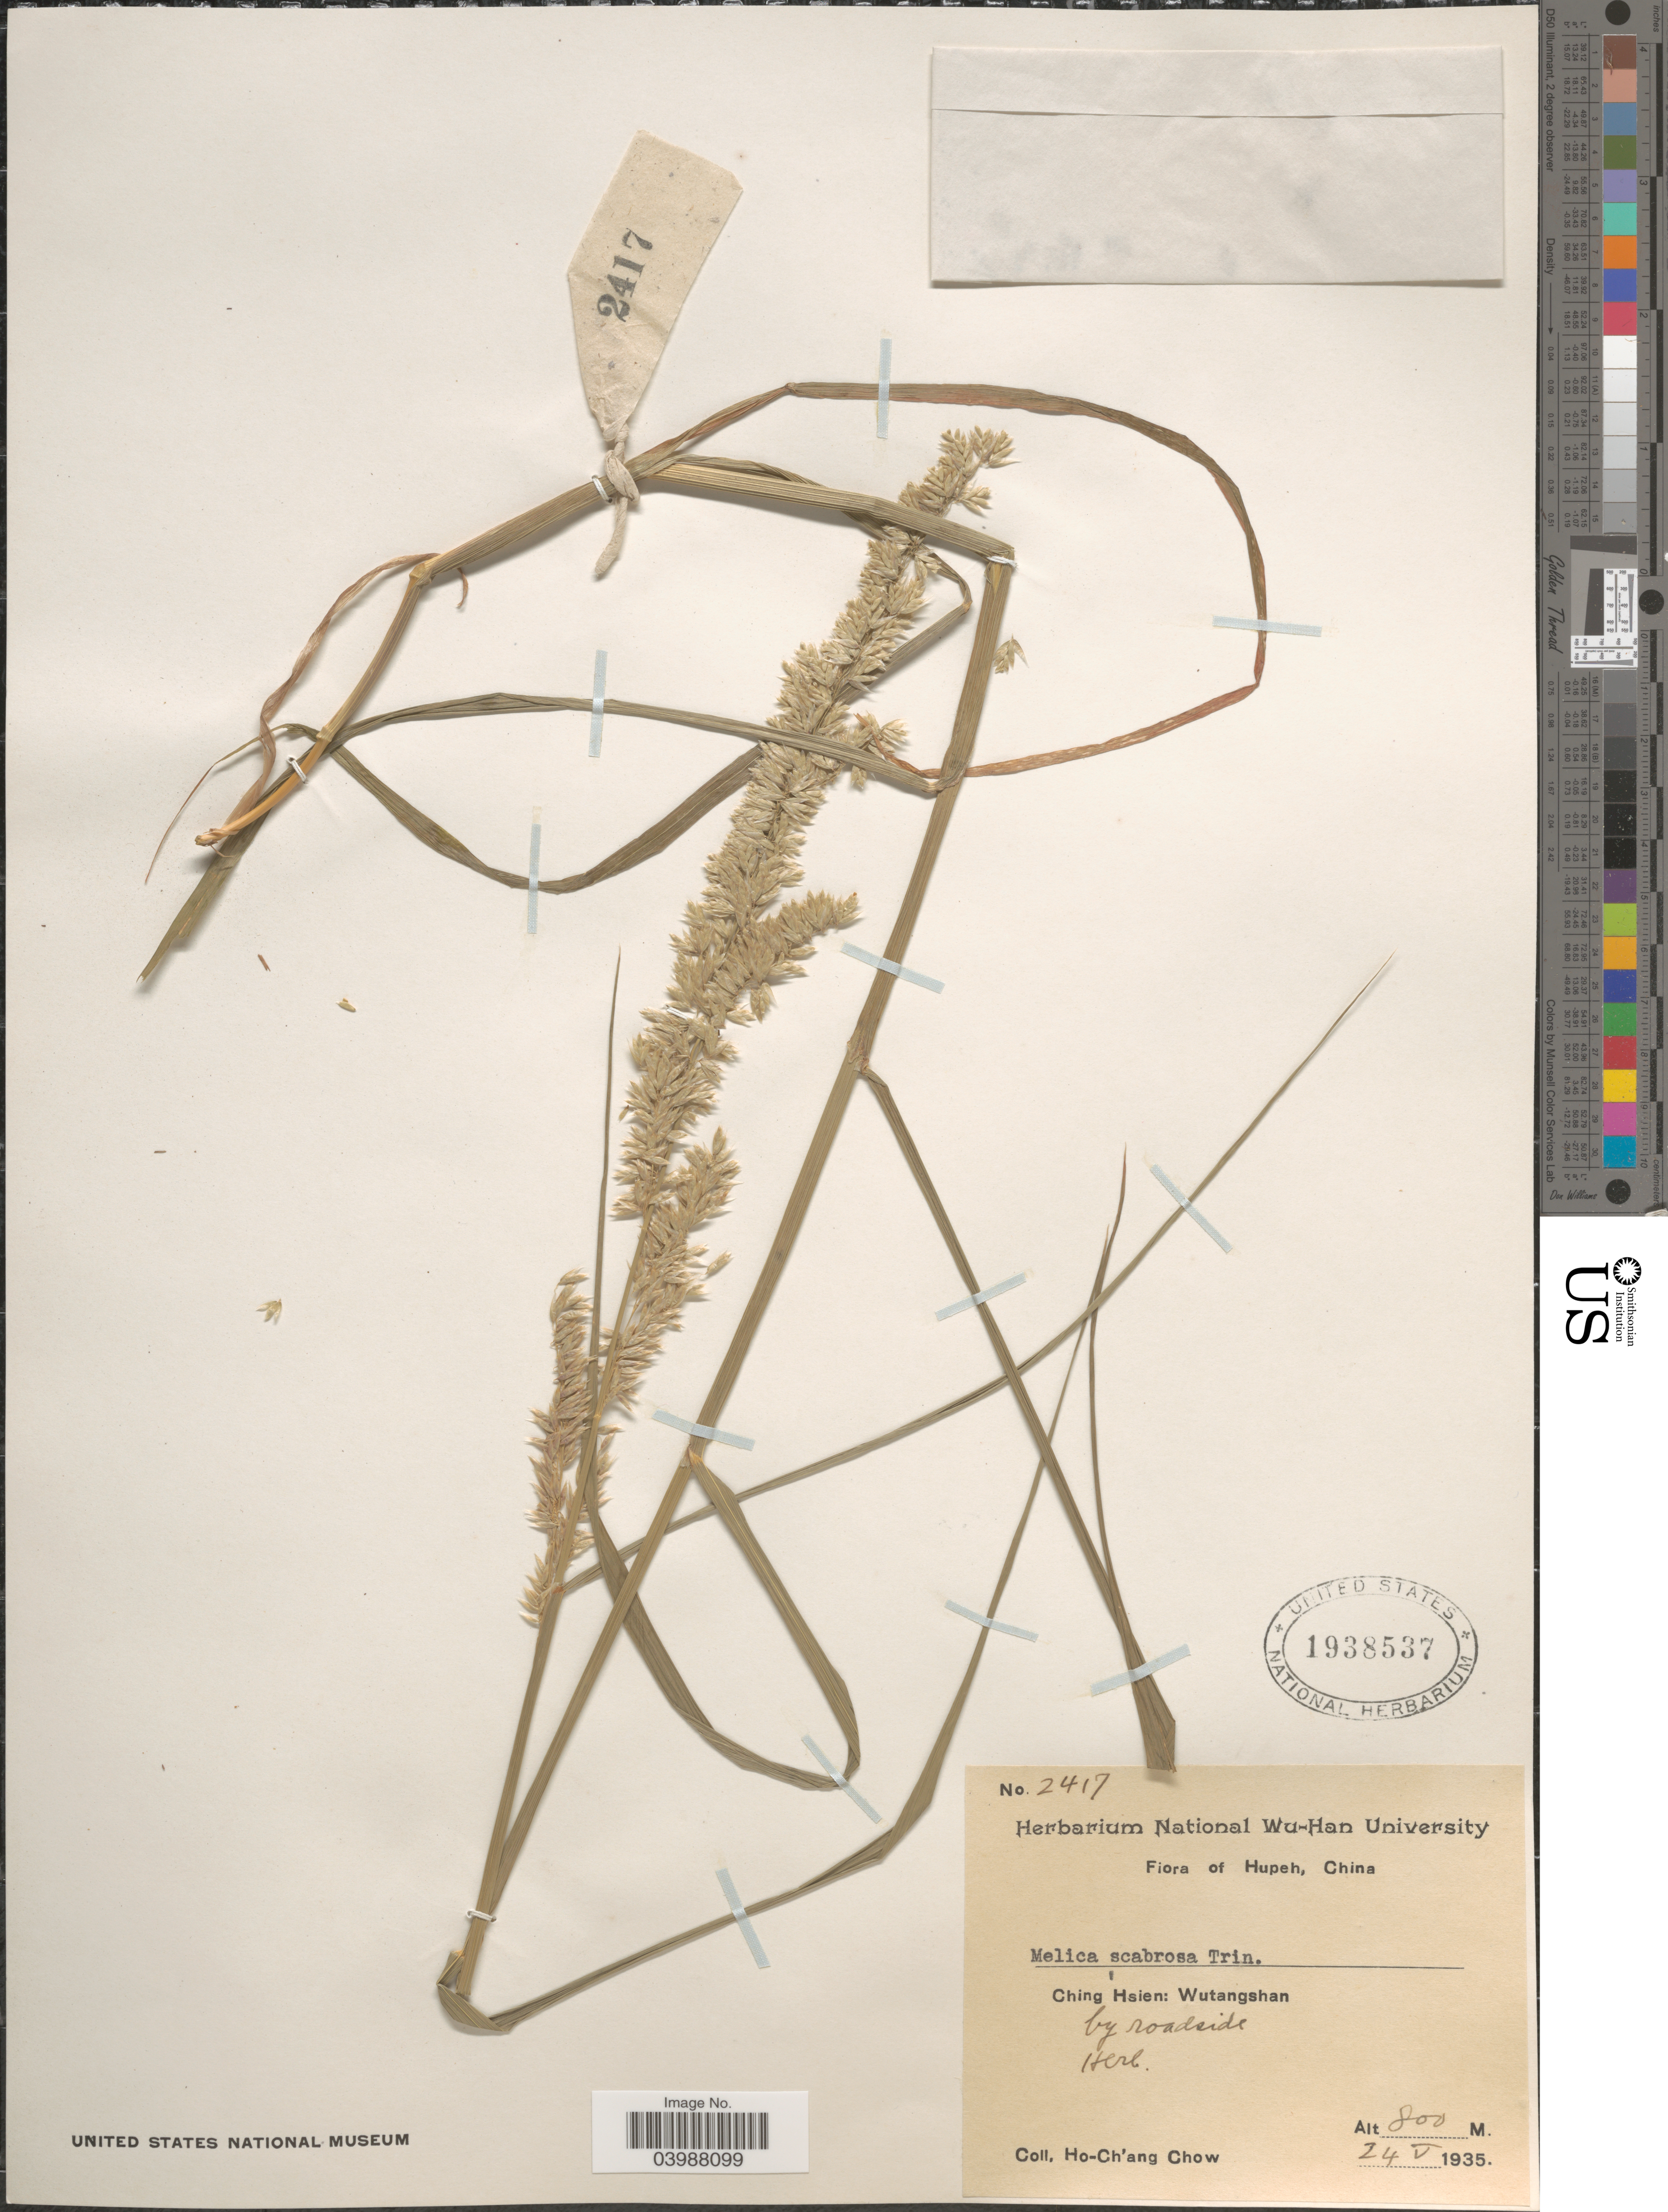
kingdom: Plantae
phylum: Tracheophyta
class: Liliopsida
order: Poales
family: Poaceae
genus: Melica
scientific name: Melica scabrosa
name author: Trin.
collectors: H. Chow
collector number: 2417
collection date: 1935-05-24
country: China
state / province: Hubei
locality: Hupeh. Ching Hsien: Wutangshan.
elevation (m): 800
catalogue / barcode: US 1938537